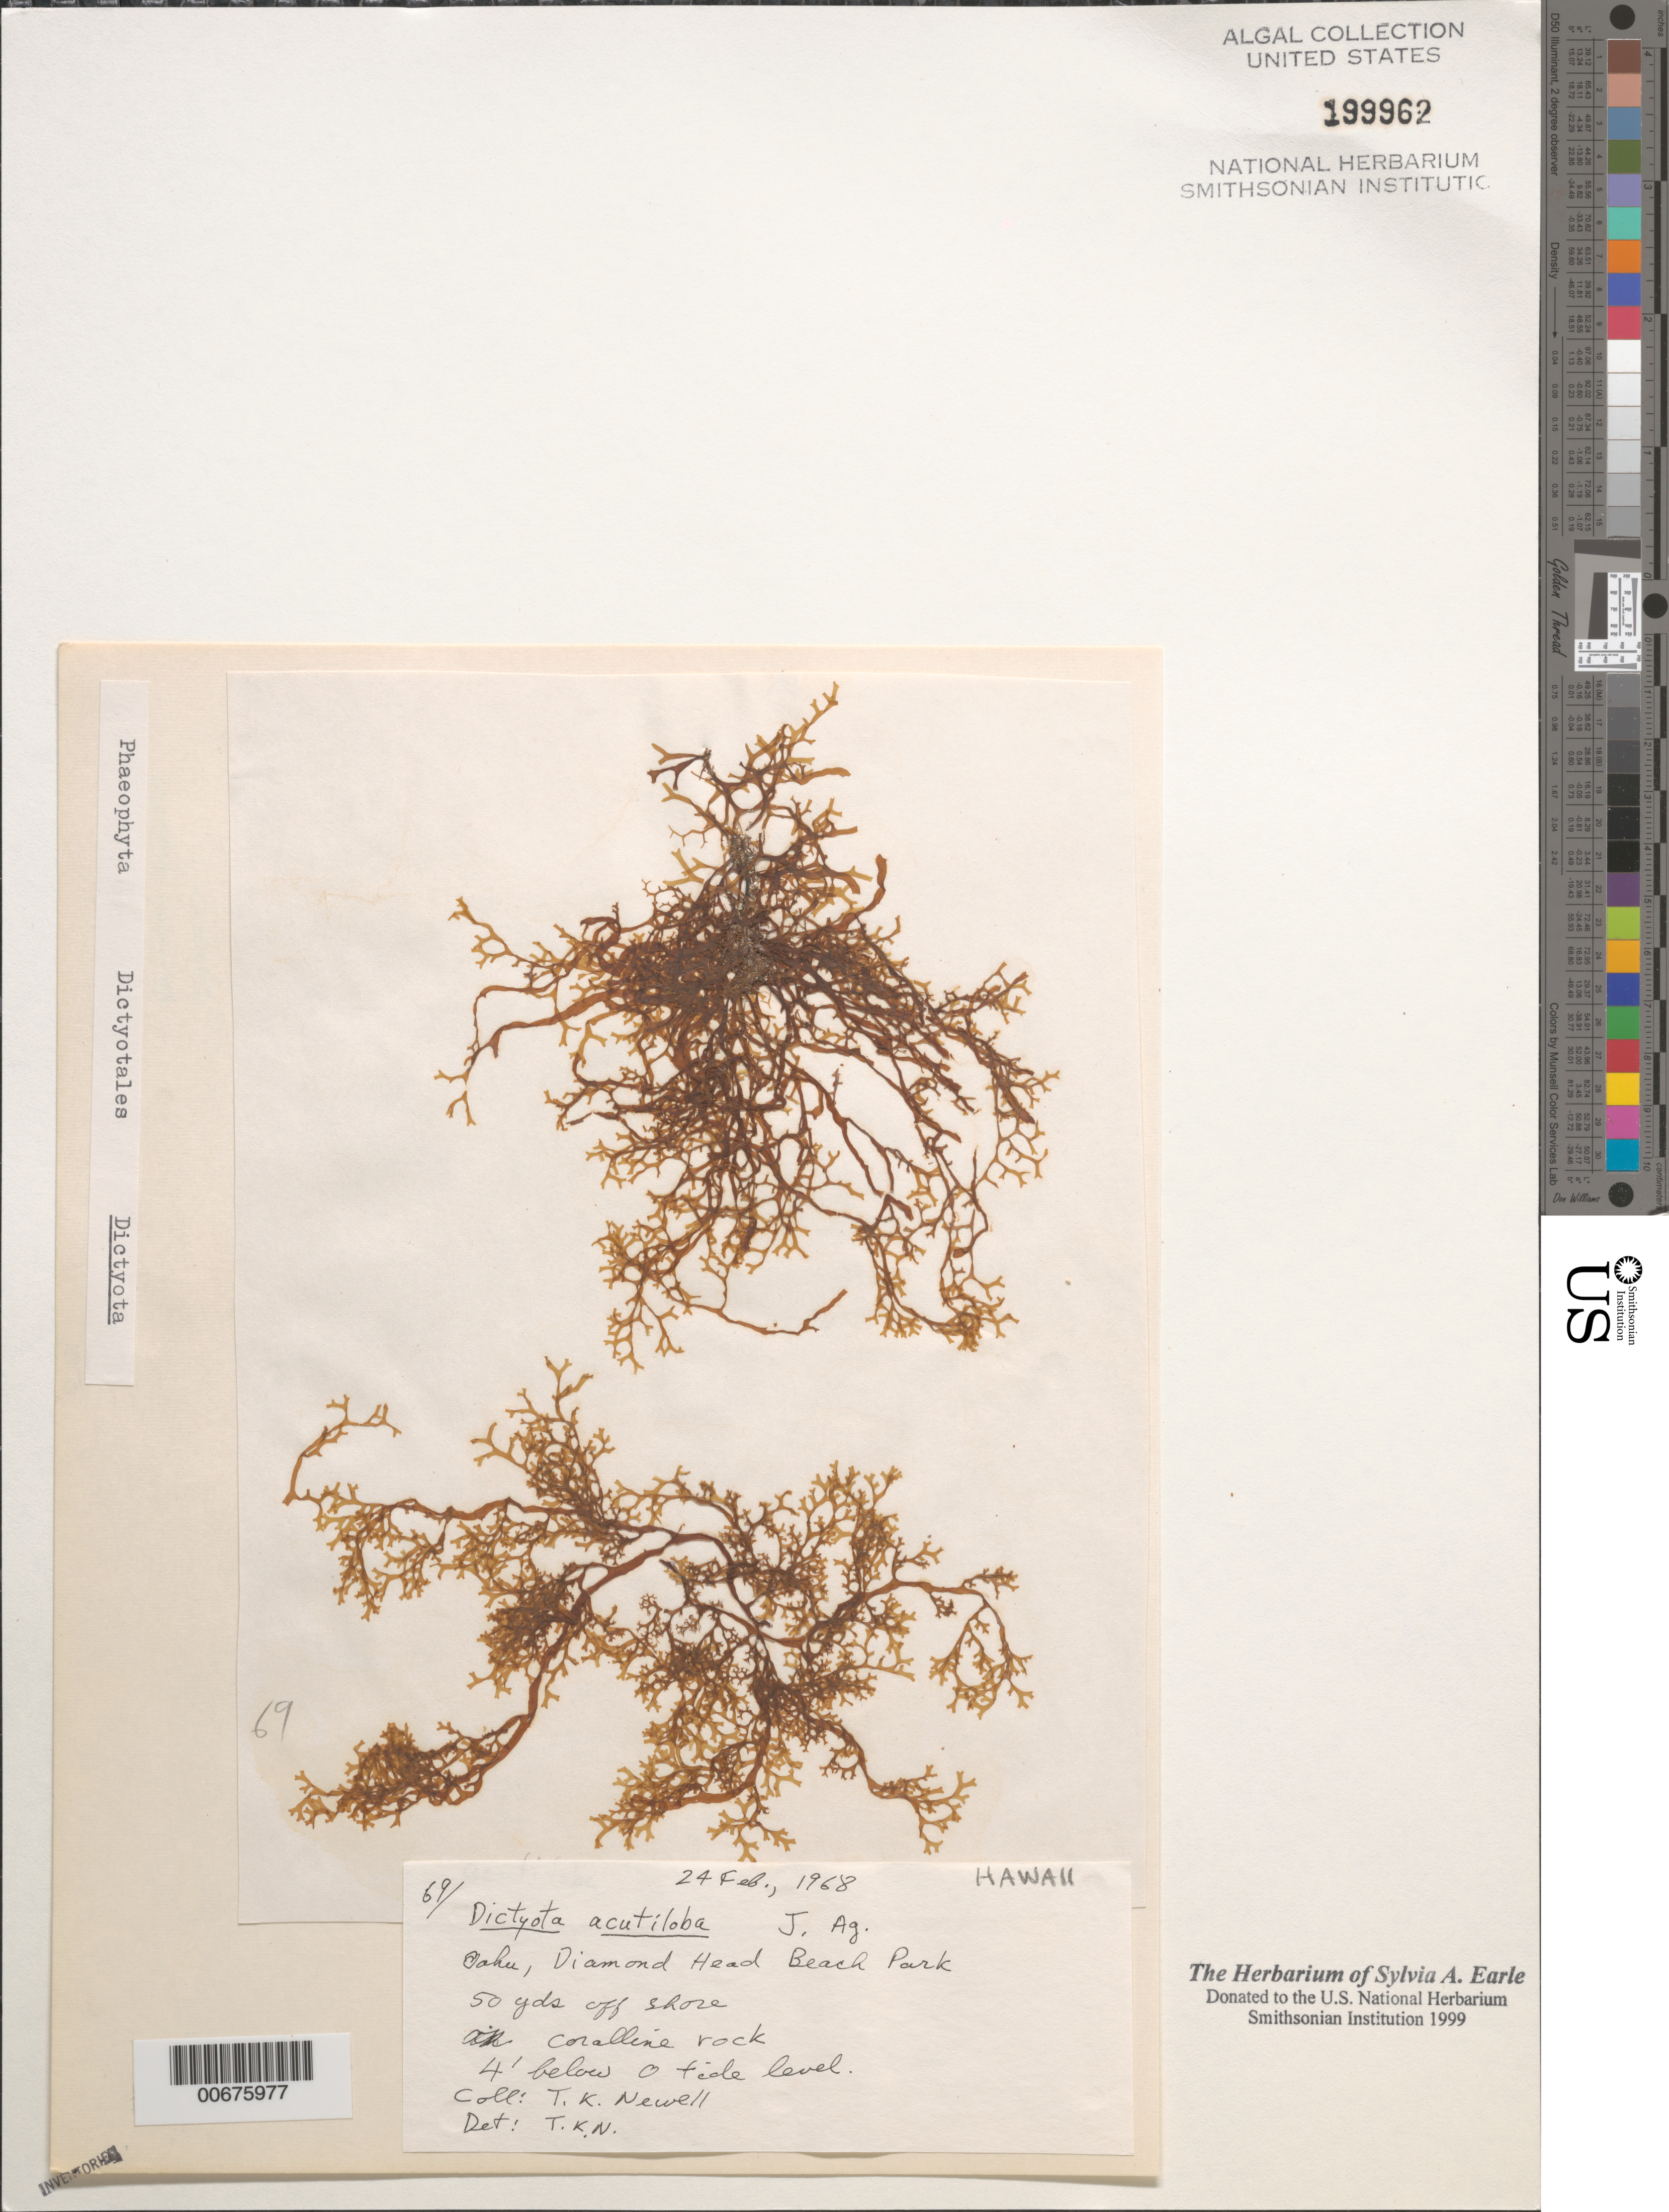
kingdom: Chromista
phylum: Ochrophyta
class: Phaeophyceae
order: Dictyotales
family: Dictyotaceae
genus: Dictyota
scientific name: Dictyota acutiloba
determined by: Newell, Thomas K.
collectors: T. K. Newell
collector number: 69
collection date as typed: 24 Feb 1968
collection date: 1968-02-24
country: United States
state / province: Hawaii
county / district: Honolulu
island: Oahu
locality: Diamond Head Beach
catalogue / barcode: US 199962